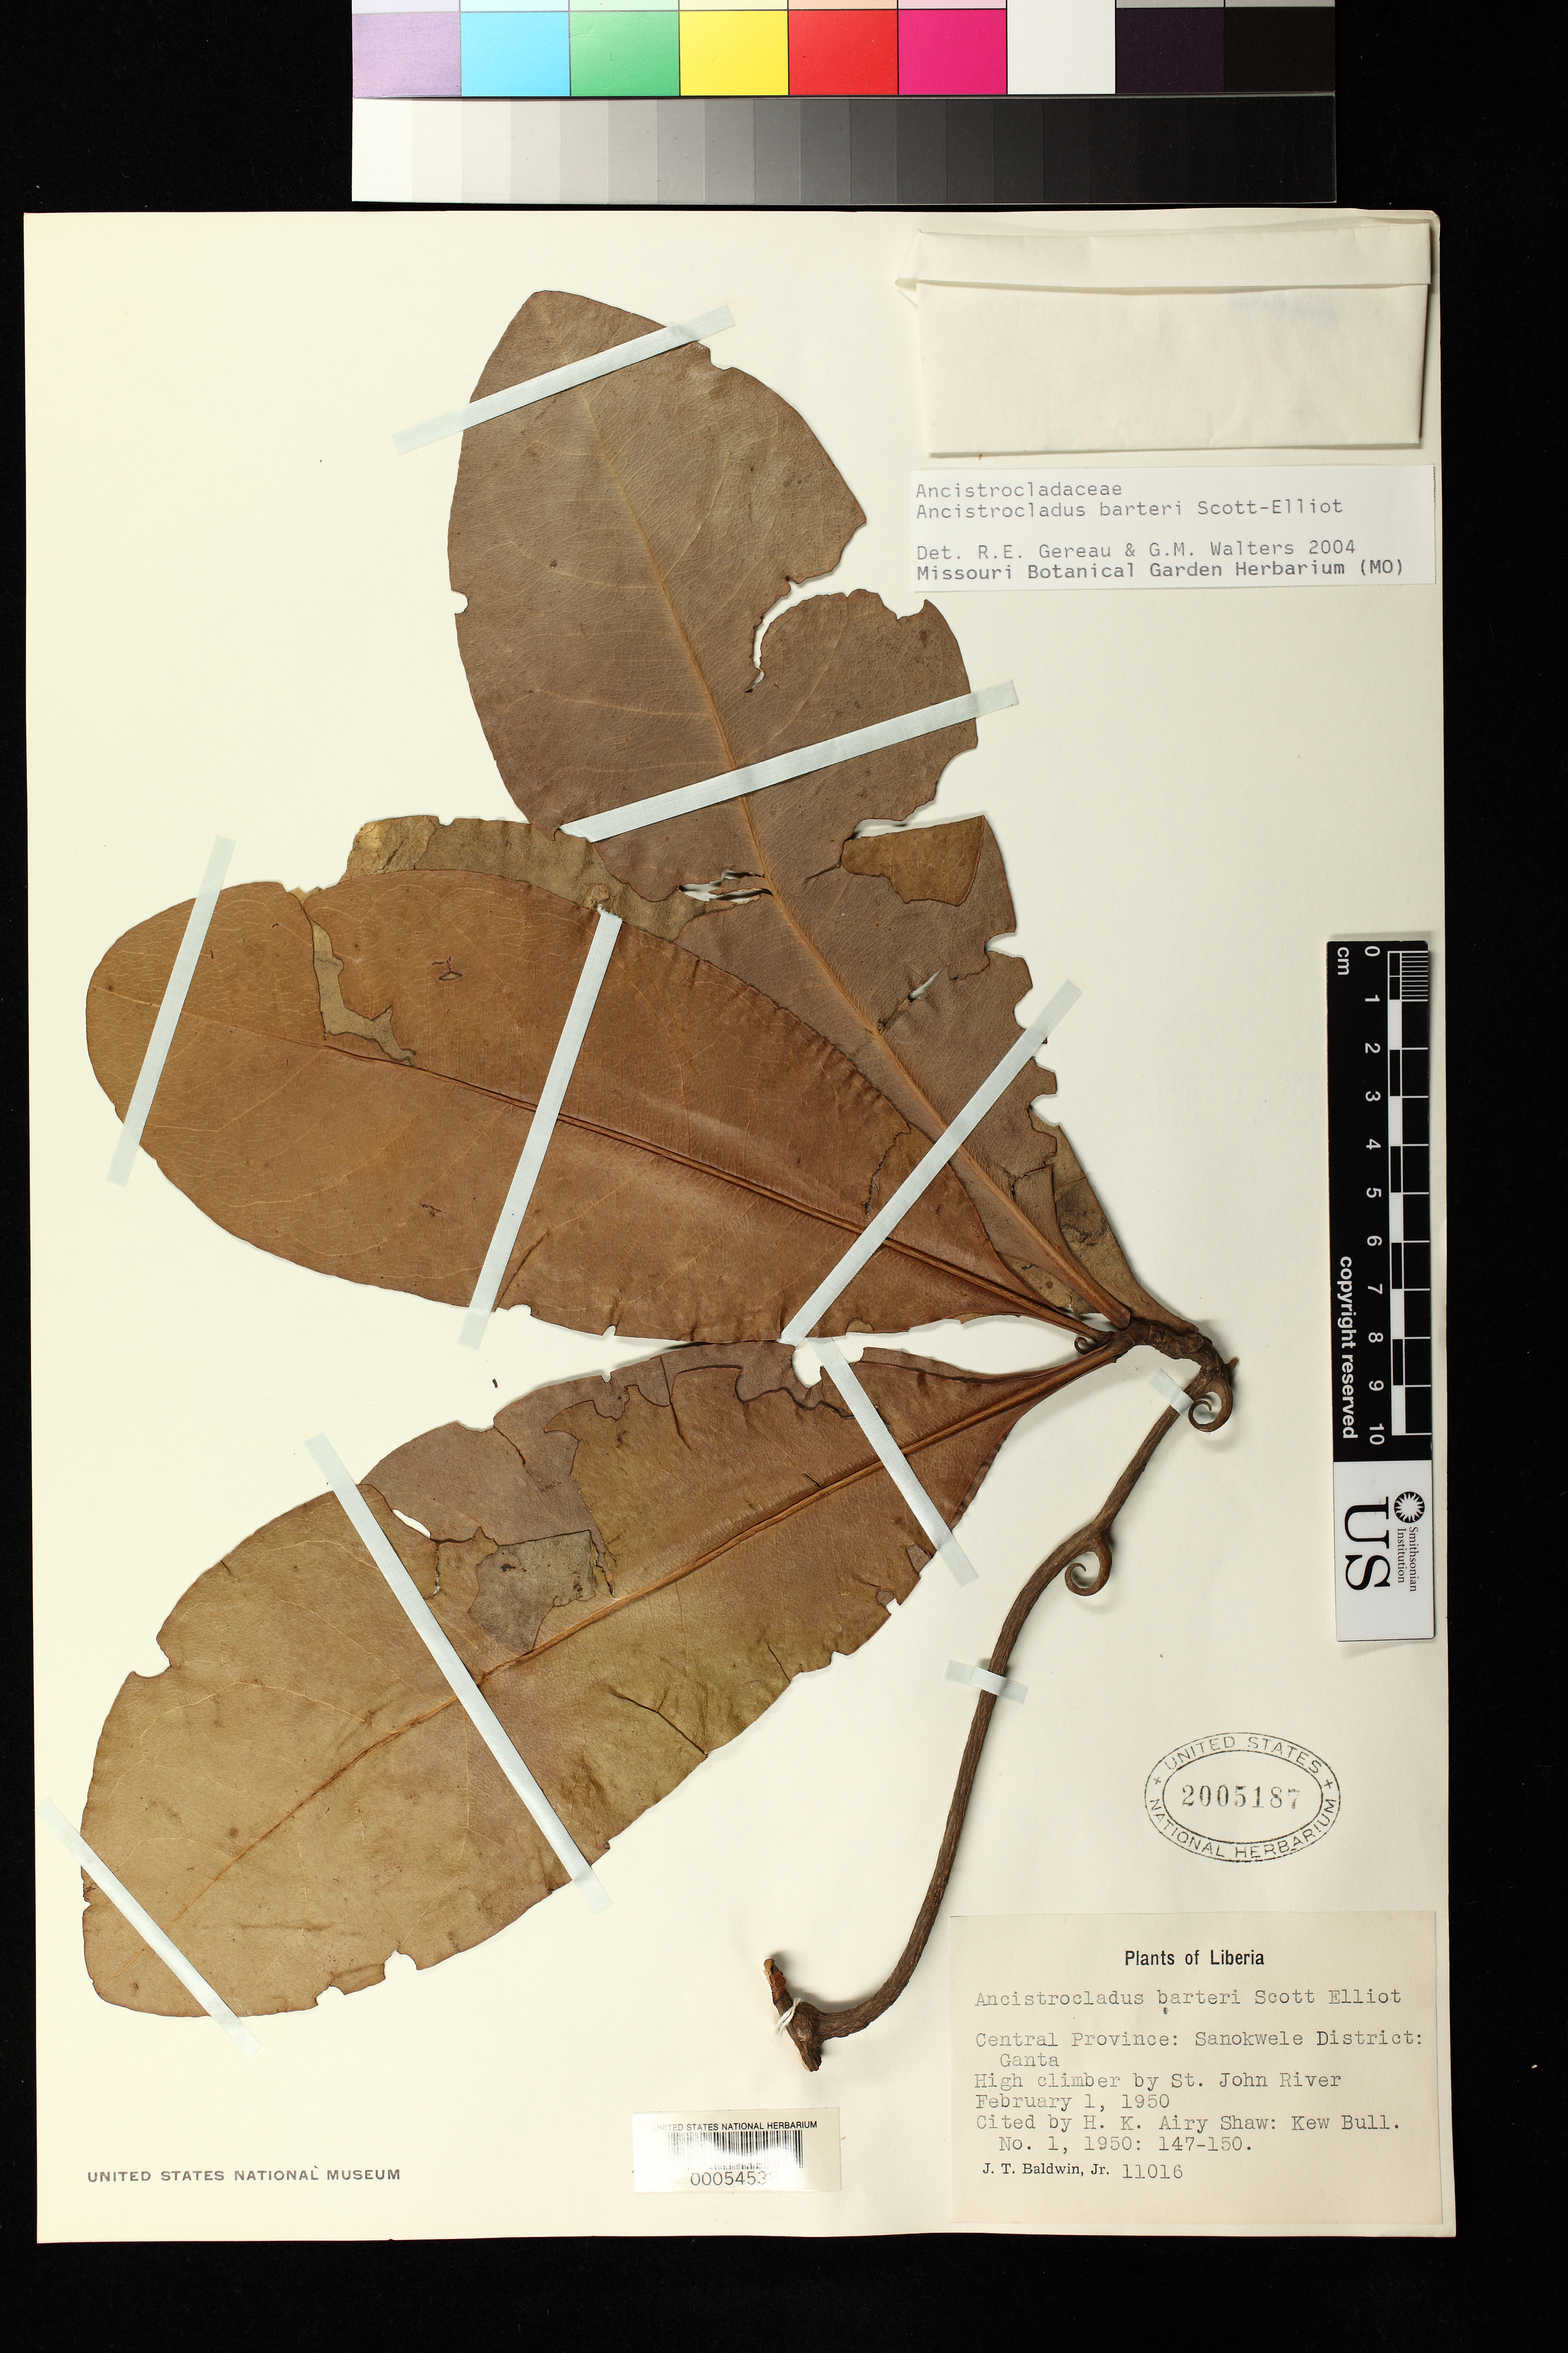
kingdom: Plantae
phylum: Tracheophyta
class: Magnoliopsida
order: Caryophyllales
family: Ancistrocladaceae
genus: Ancistrocladus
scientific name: Ancistrocladus barteri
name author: Scott Elliot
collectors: J. T. Baldwin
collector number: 11016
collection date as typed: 01 Feb 1950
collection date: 1950-02-01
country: Liberia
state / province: Nimba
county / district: Sanokwele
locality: Ganta.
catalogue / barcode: US 2005187